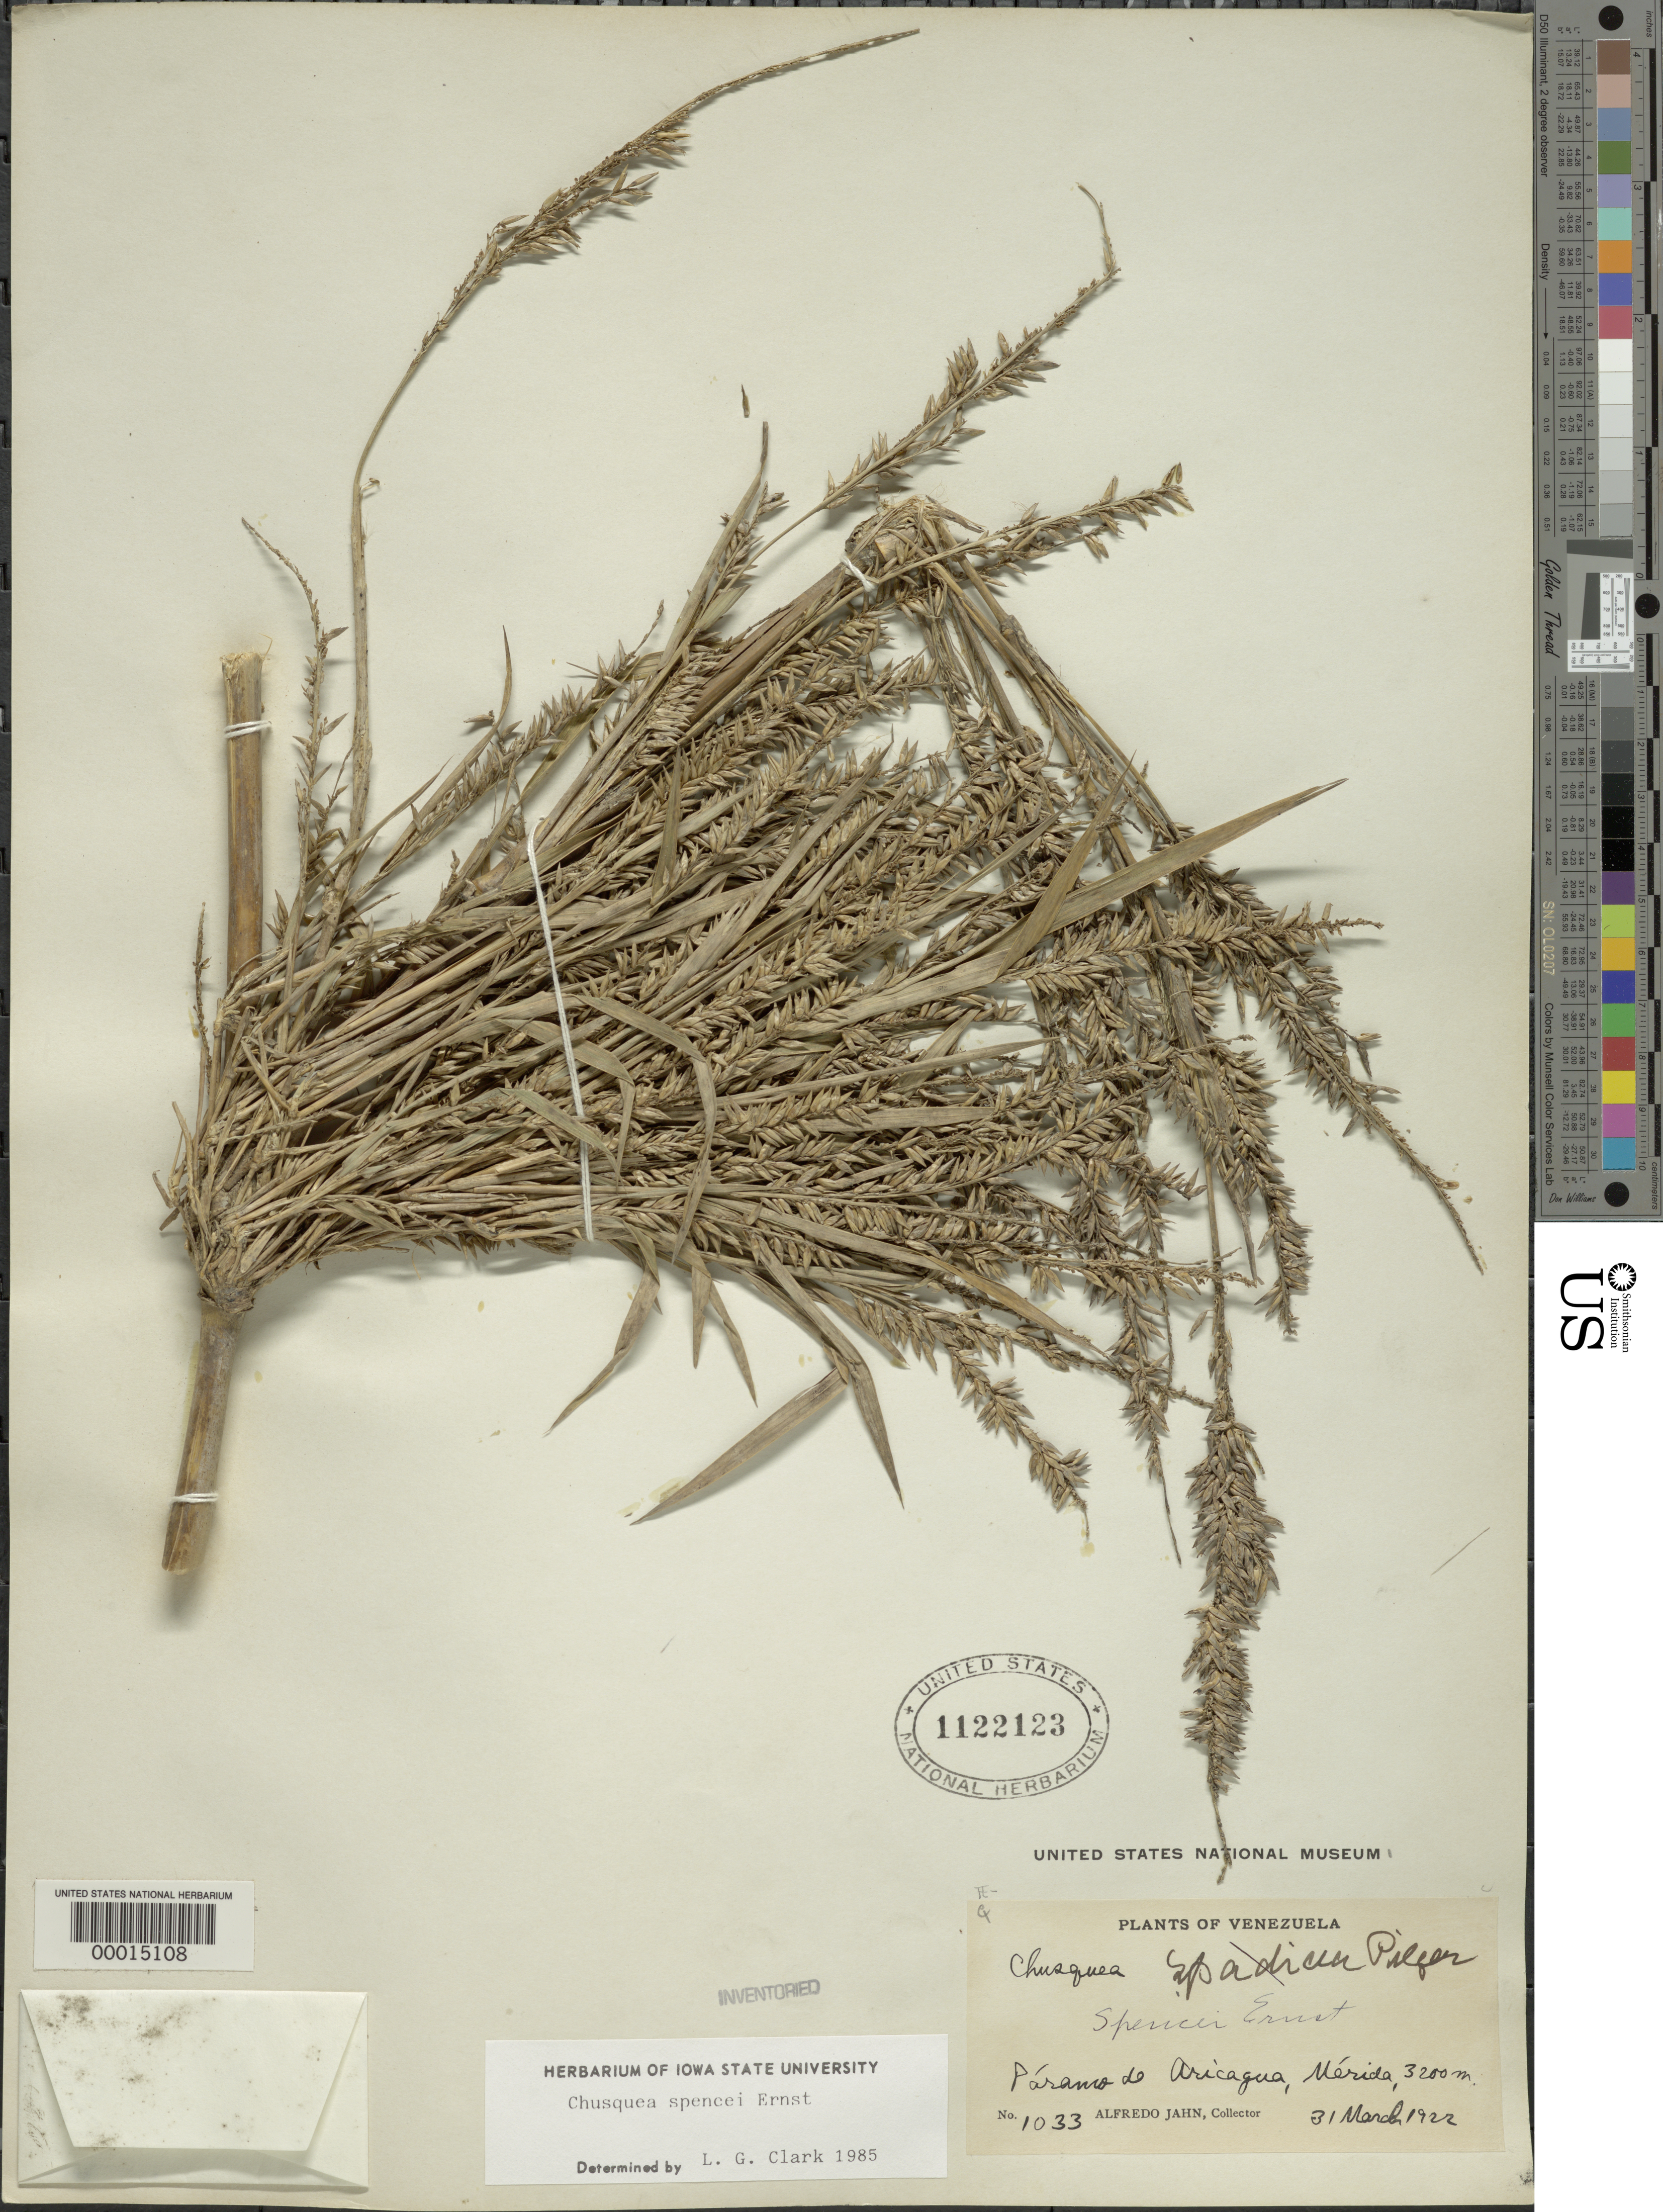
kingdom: Plantae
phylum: Tracheophyta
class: Liliopsida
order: Poales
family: Poaceae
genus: Chusquea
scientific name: Chusquea spencei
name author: Ernst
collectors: A. Jahn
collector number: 1033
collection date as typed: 31 Mar 1922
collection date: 1922-03-31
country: Venezuela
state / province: Mérida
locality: Paramo de aricagua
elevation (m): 3200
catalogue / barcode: US 1122123